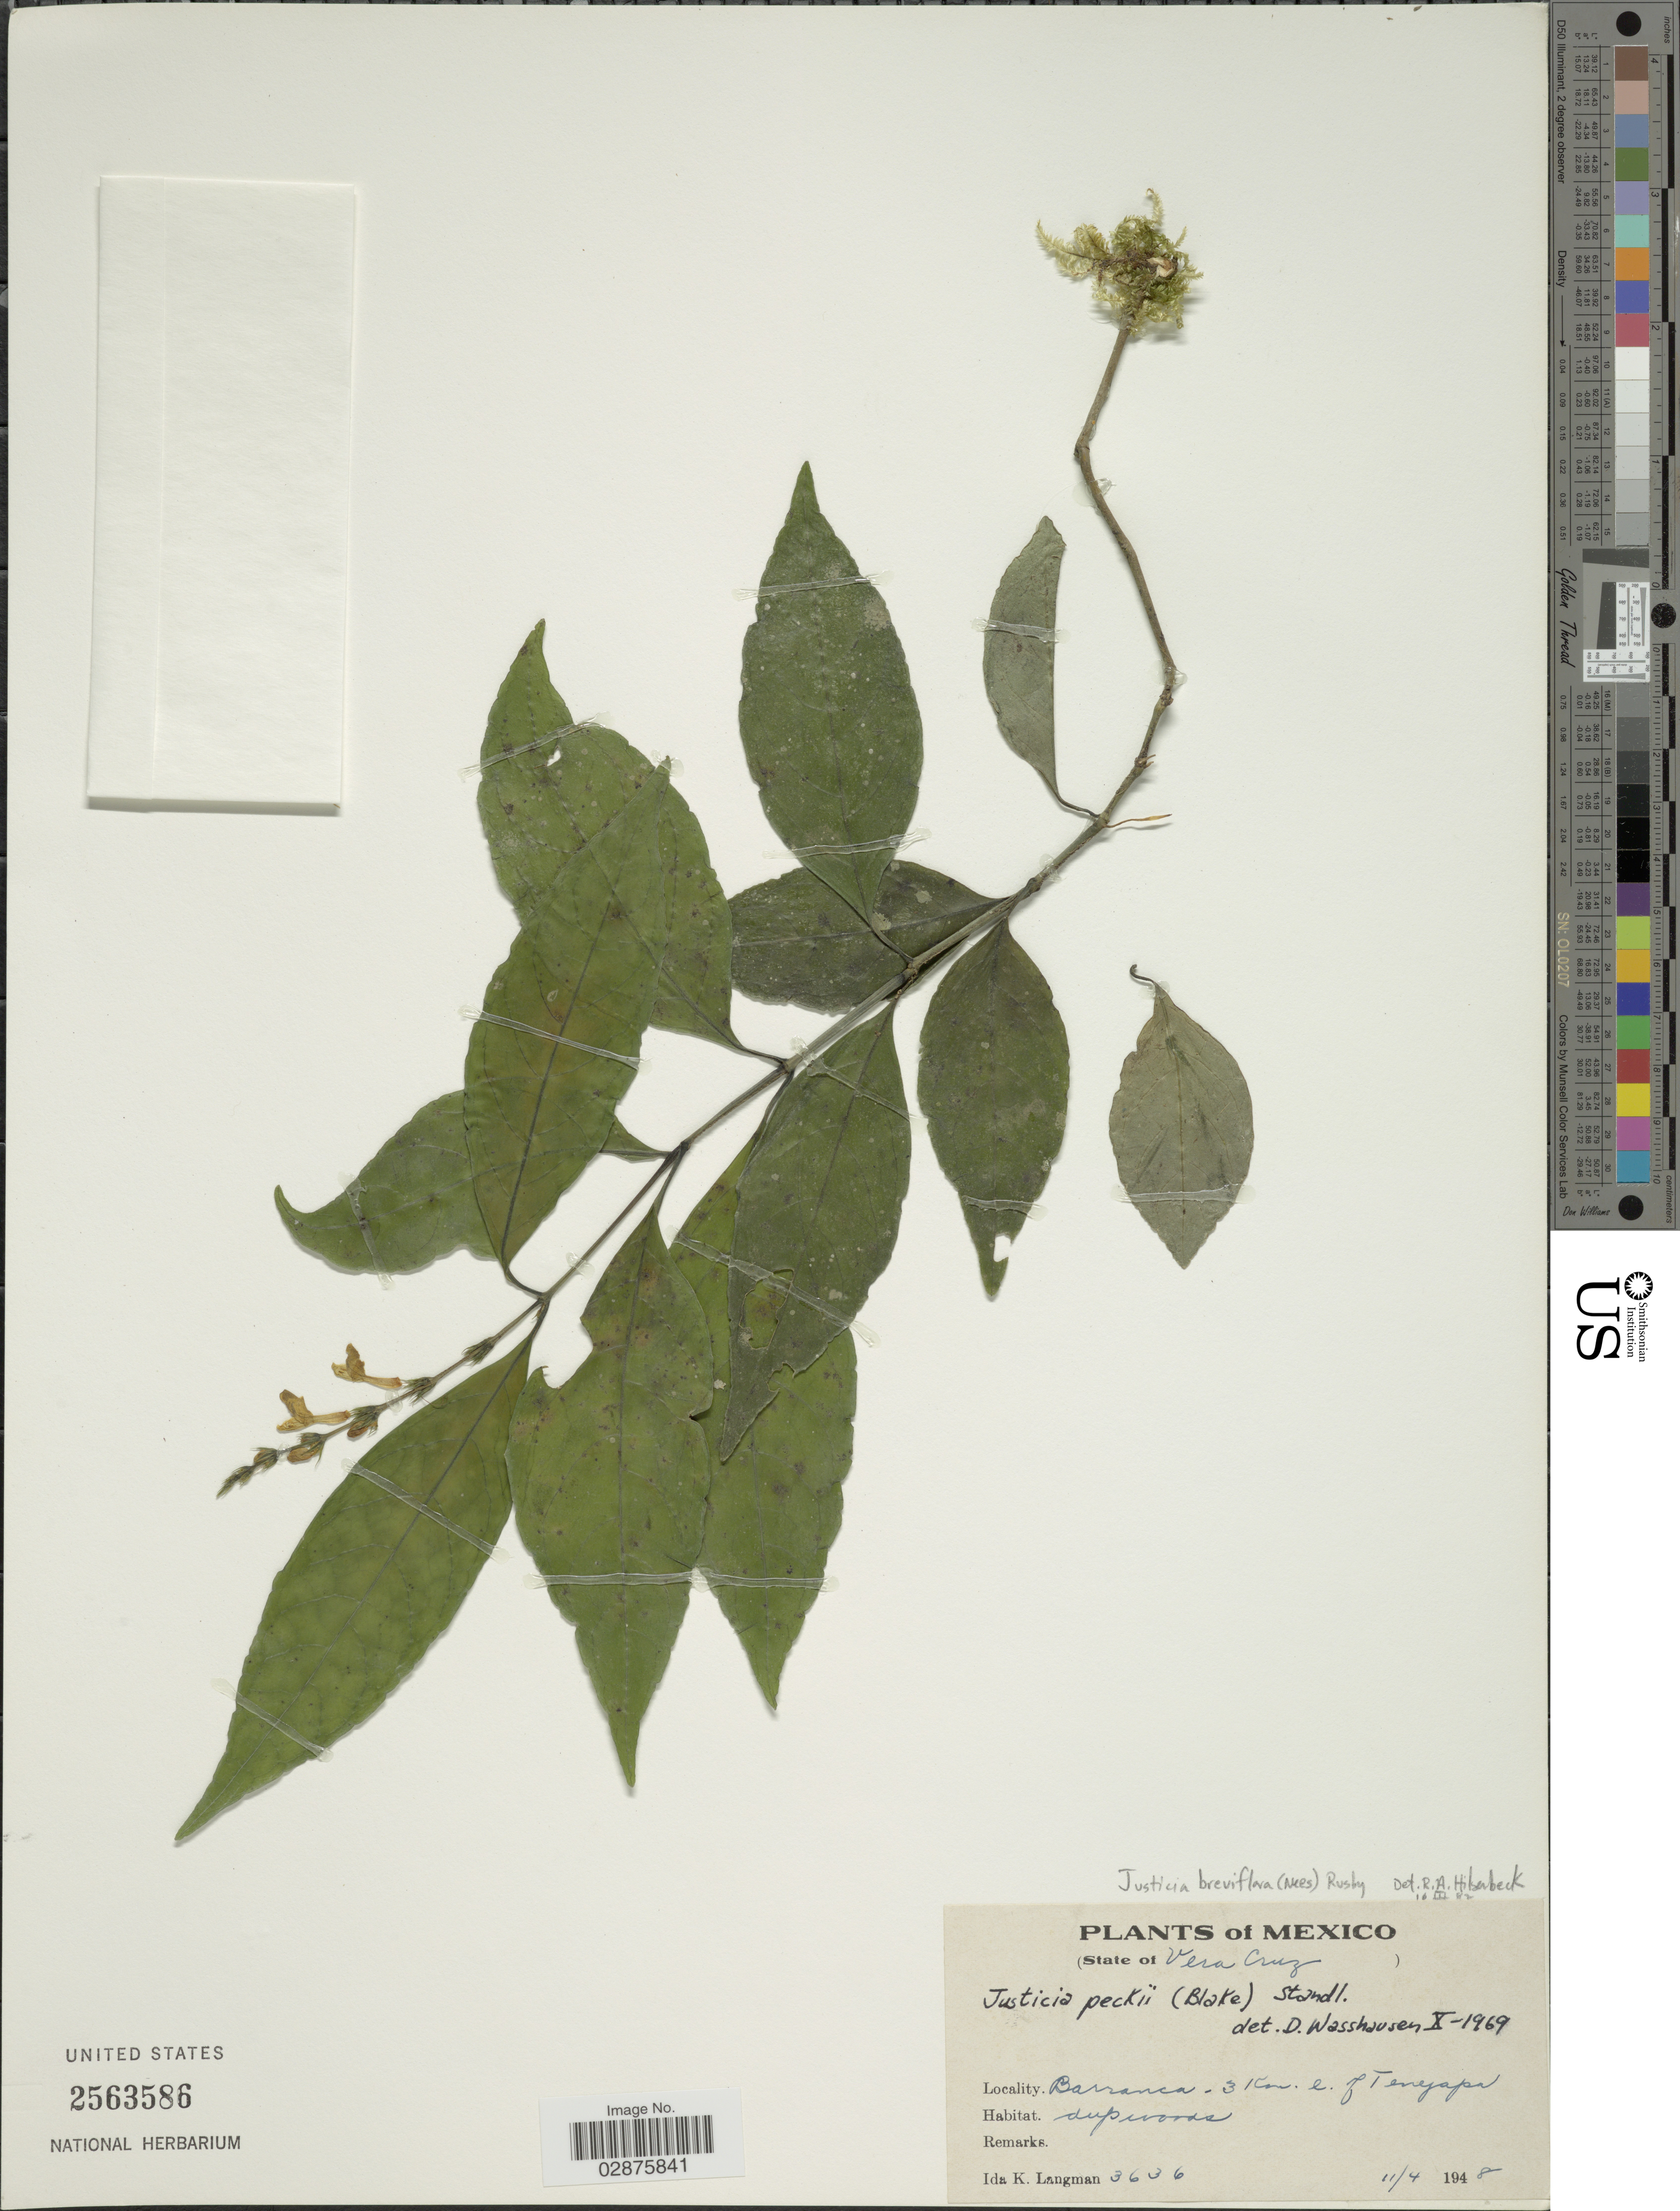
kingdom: Plantae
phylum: Tracheophyta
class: Magnoliopsida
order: Lamiales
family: Acanthaceae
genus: Justicia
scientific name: Justicia breviflora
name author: (Nees) Rusby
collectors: I. K. Langman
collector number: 3636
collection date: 1948-04-11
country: Mexico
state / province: Veracruz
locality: State of Vera Cruz, Barranca, 3 Km. e. of Teneyapa.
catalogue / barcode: US 2563586